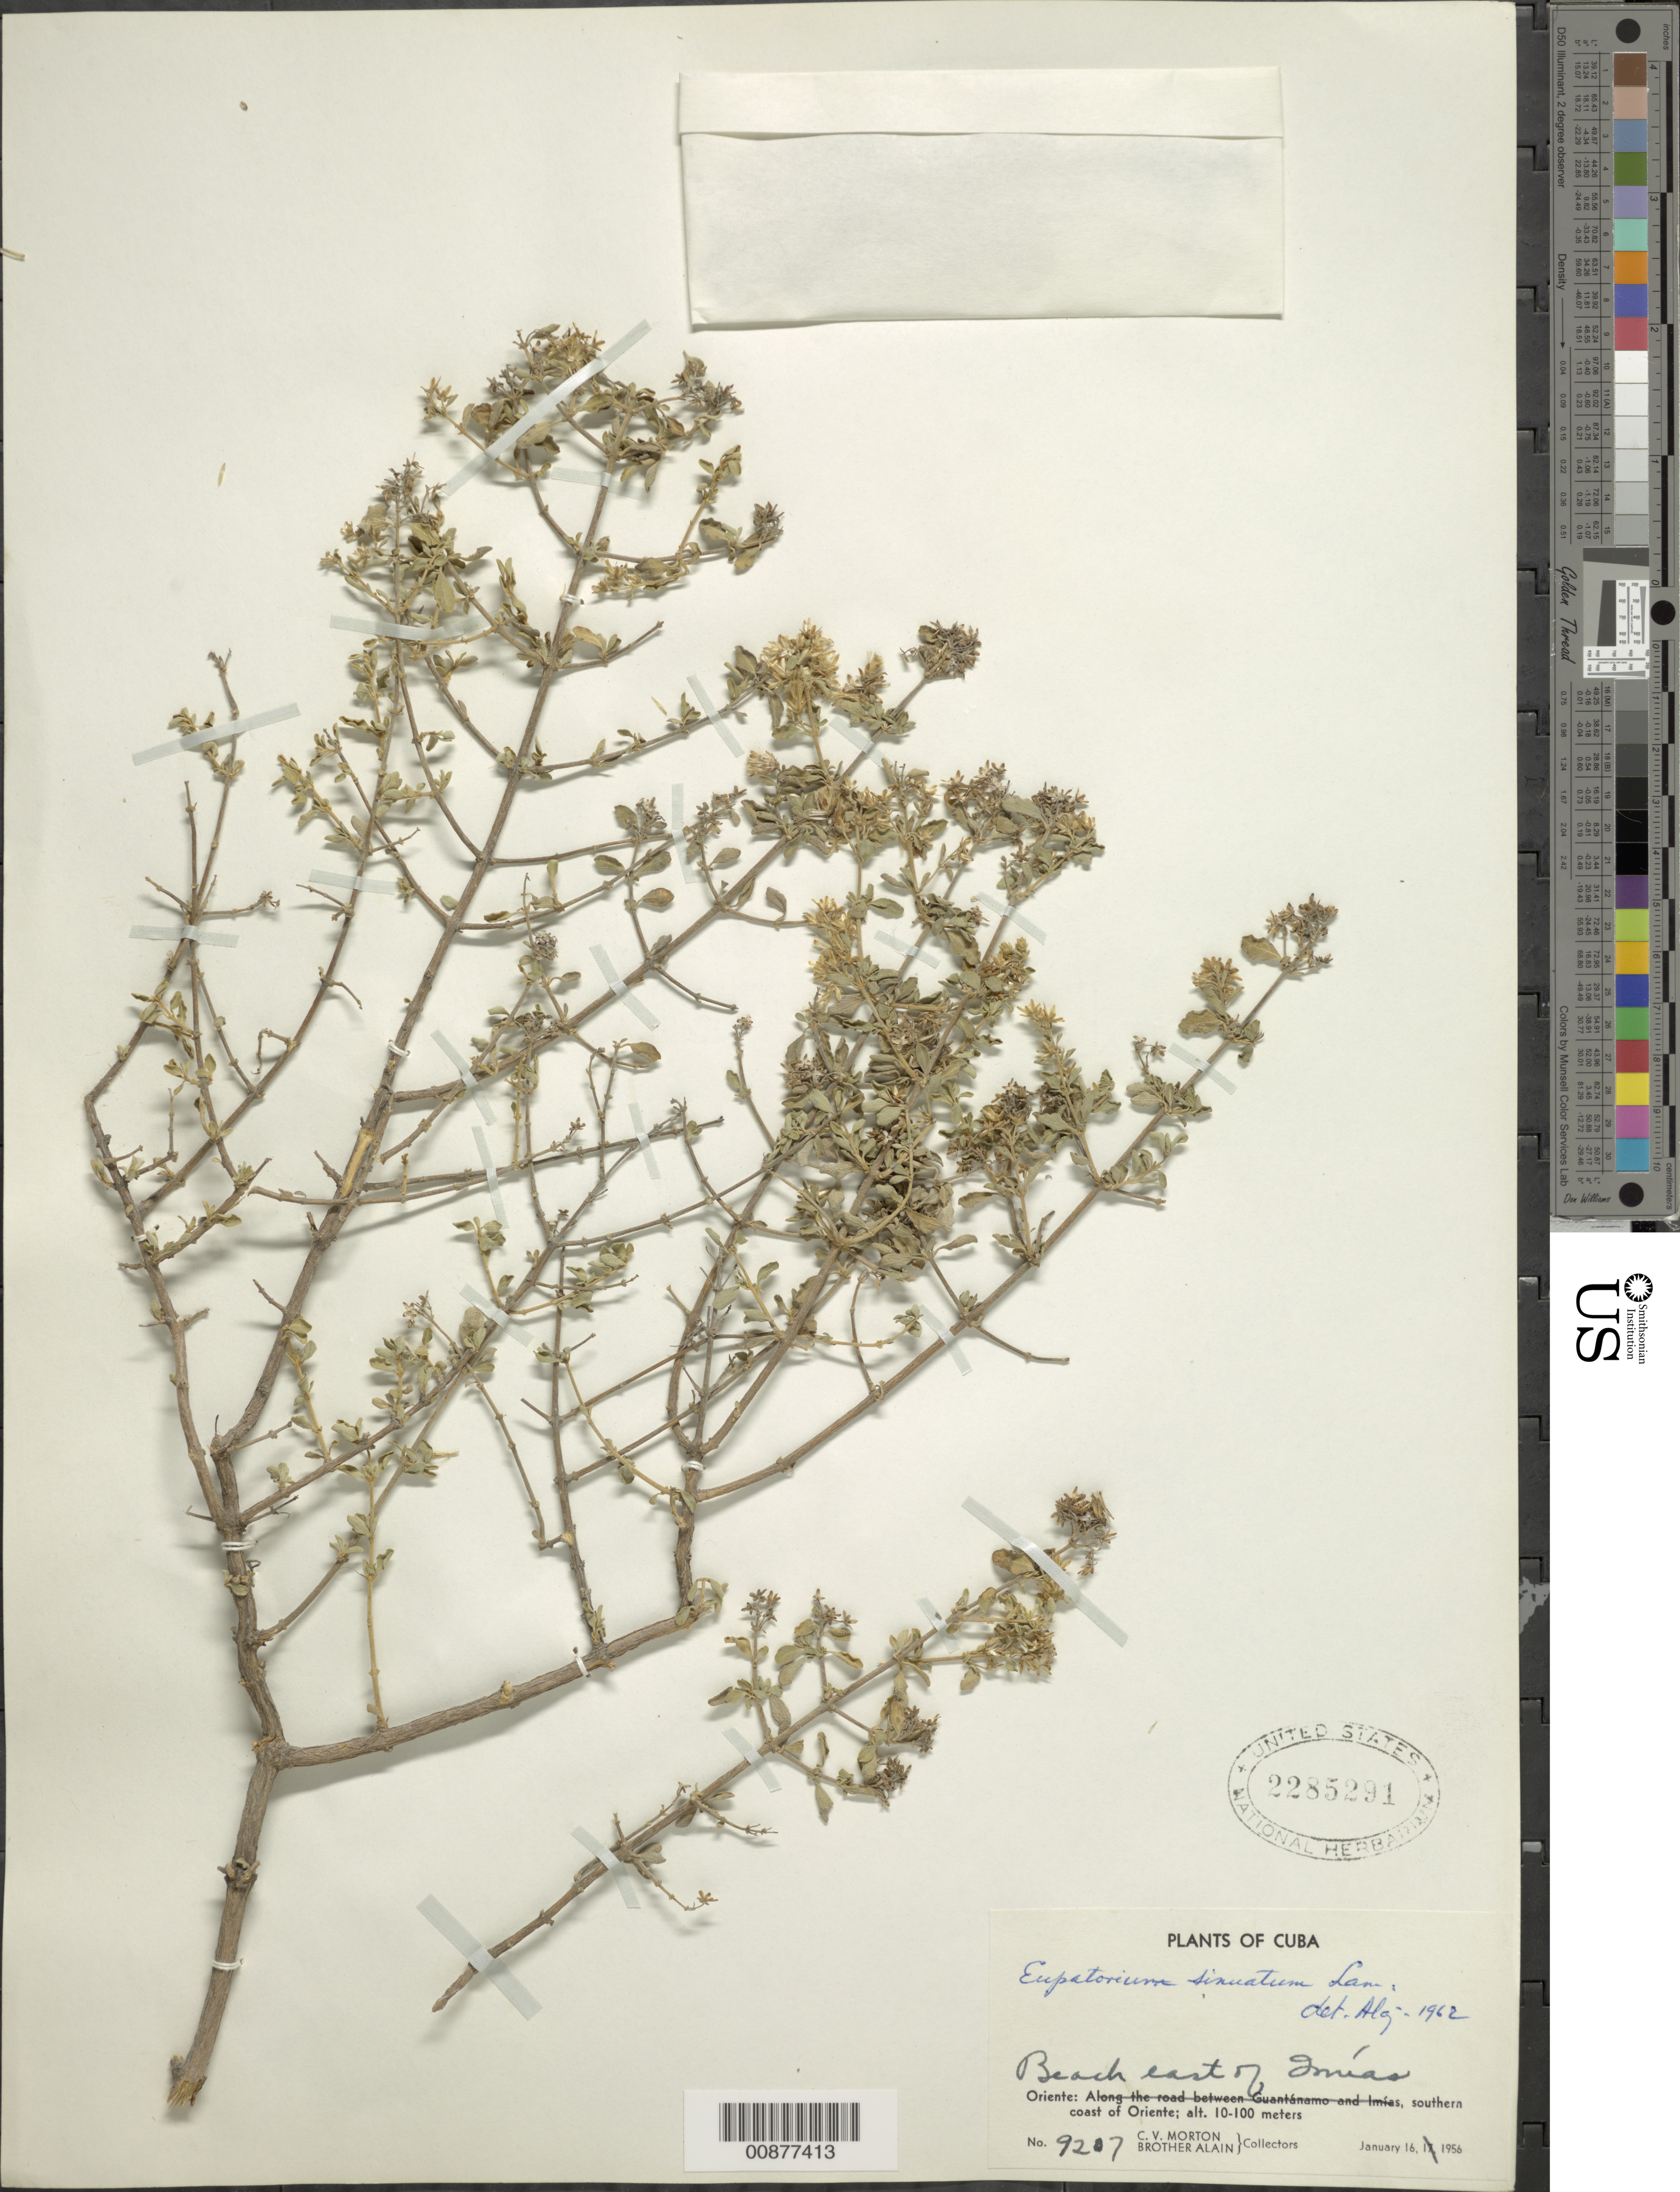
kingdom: Plantae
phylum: Tracheophyta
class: Magnoliopsida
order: Asterales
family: Asteraceae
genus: Chromolaena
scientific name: Chromolaena sinuata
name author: (Lam.) R.M. King & H. Rob.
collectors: C. V. Morton & A. H. Liogier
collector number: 9207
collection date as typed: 16 Jan 1956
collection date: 1956-01-16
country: Cuba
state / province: Oriente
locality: Beach east of Imías, southern coast of Oriente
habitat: Beach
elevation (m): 10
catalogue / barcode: US 2285291